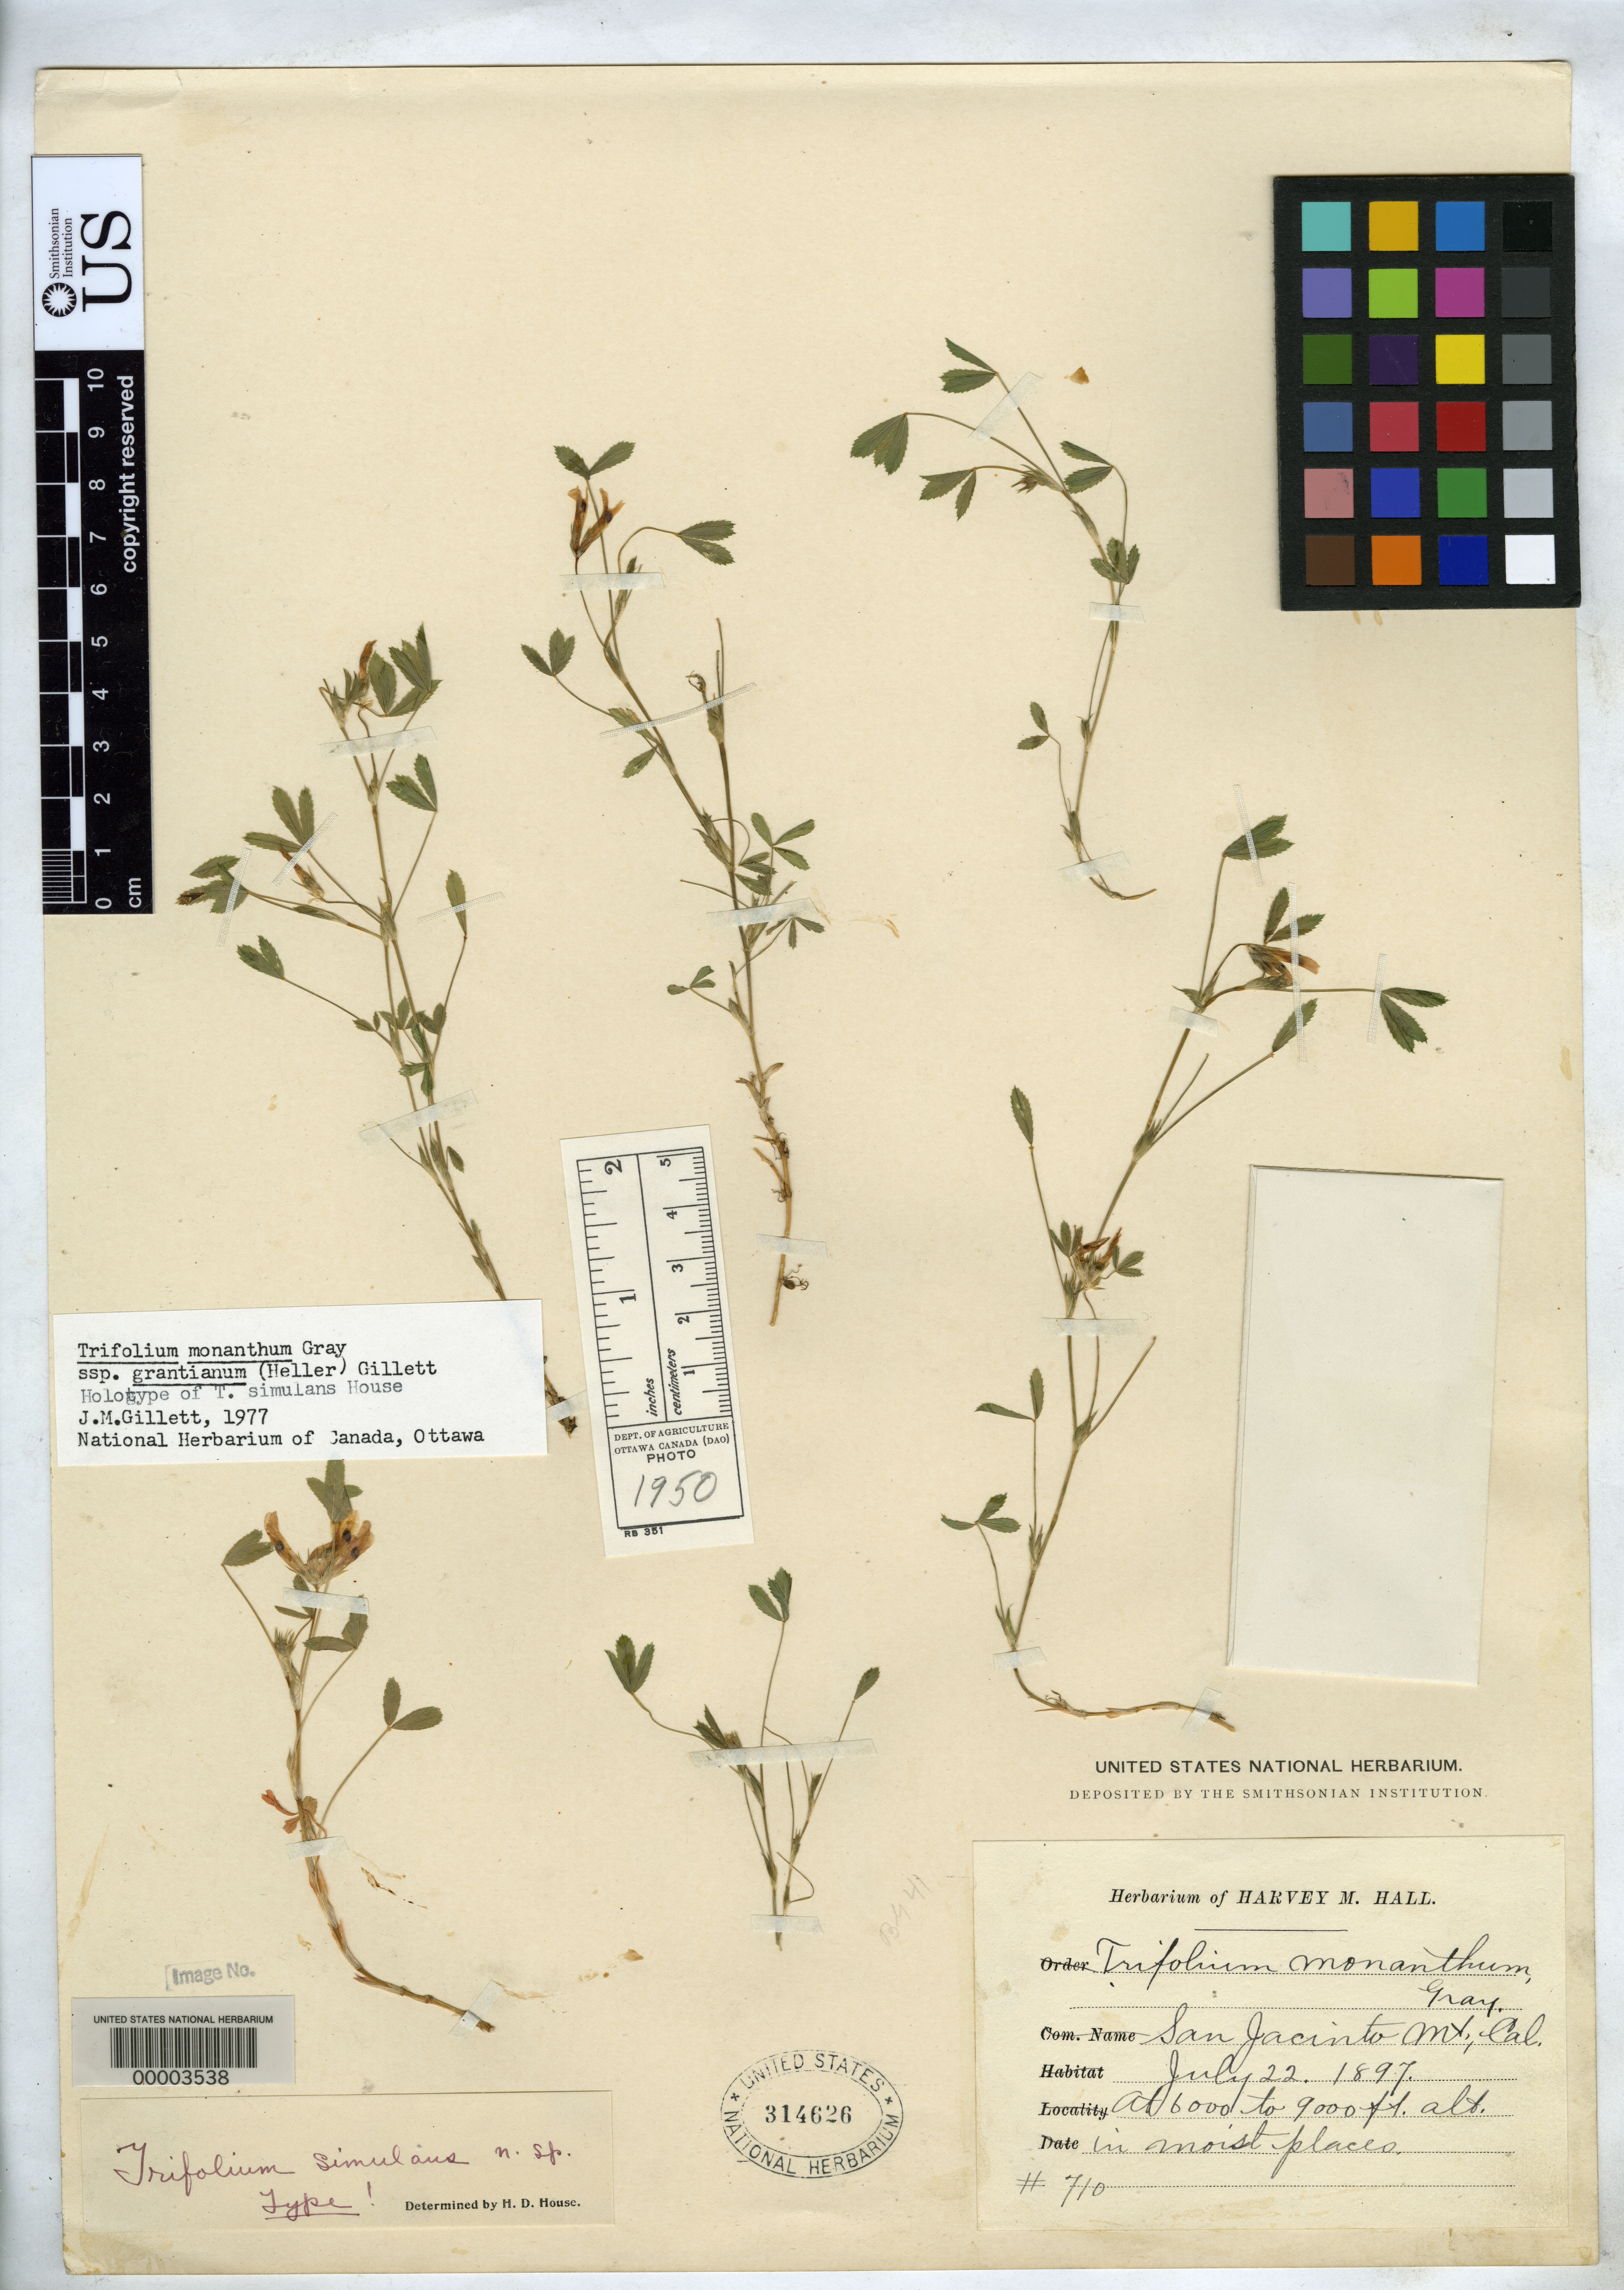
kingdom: Plantae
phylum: Tracheophyta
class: Magnoliopsida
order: Fabales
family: Fabaceae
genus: Trifolium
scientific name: Trifolium simulans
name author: House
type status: Holotype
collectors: H. M. Hall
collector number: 710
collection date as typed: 22 Jul 1897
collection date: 1897-07-22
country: United States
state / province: California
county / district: Riverside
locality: San Jacinto Mountains.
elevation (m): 1800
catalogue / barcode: US 314626